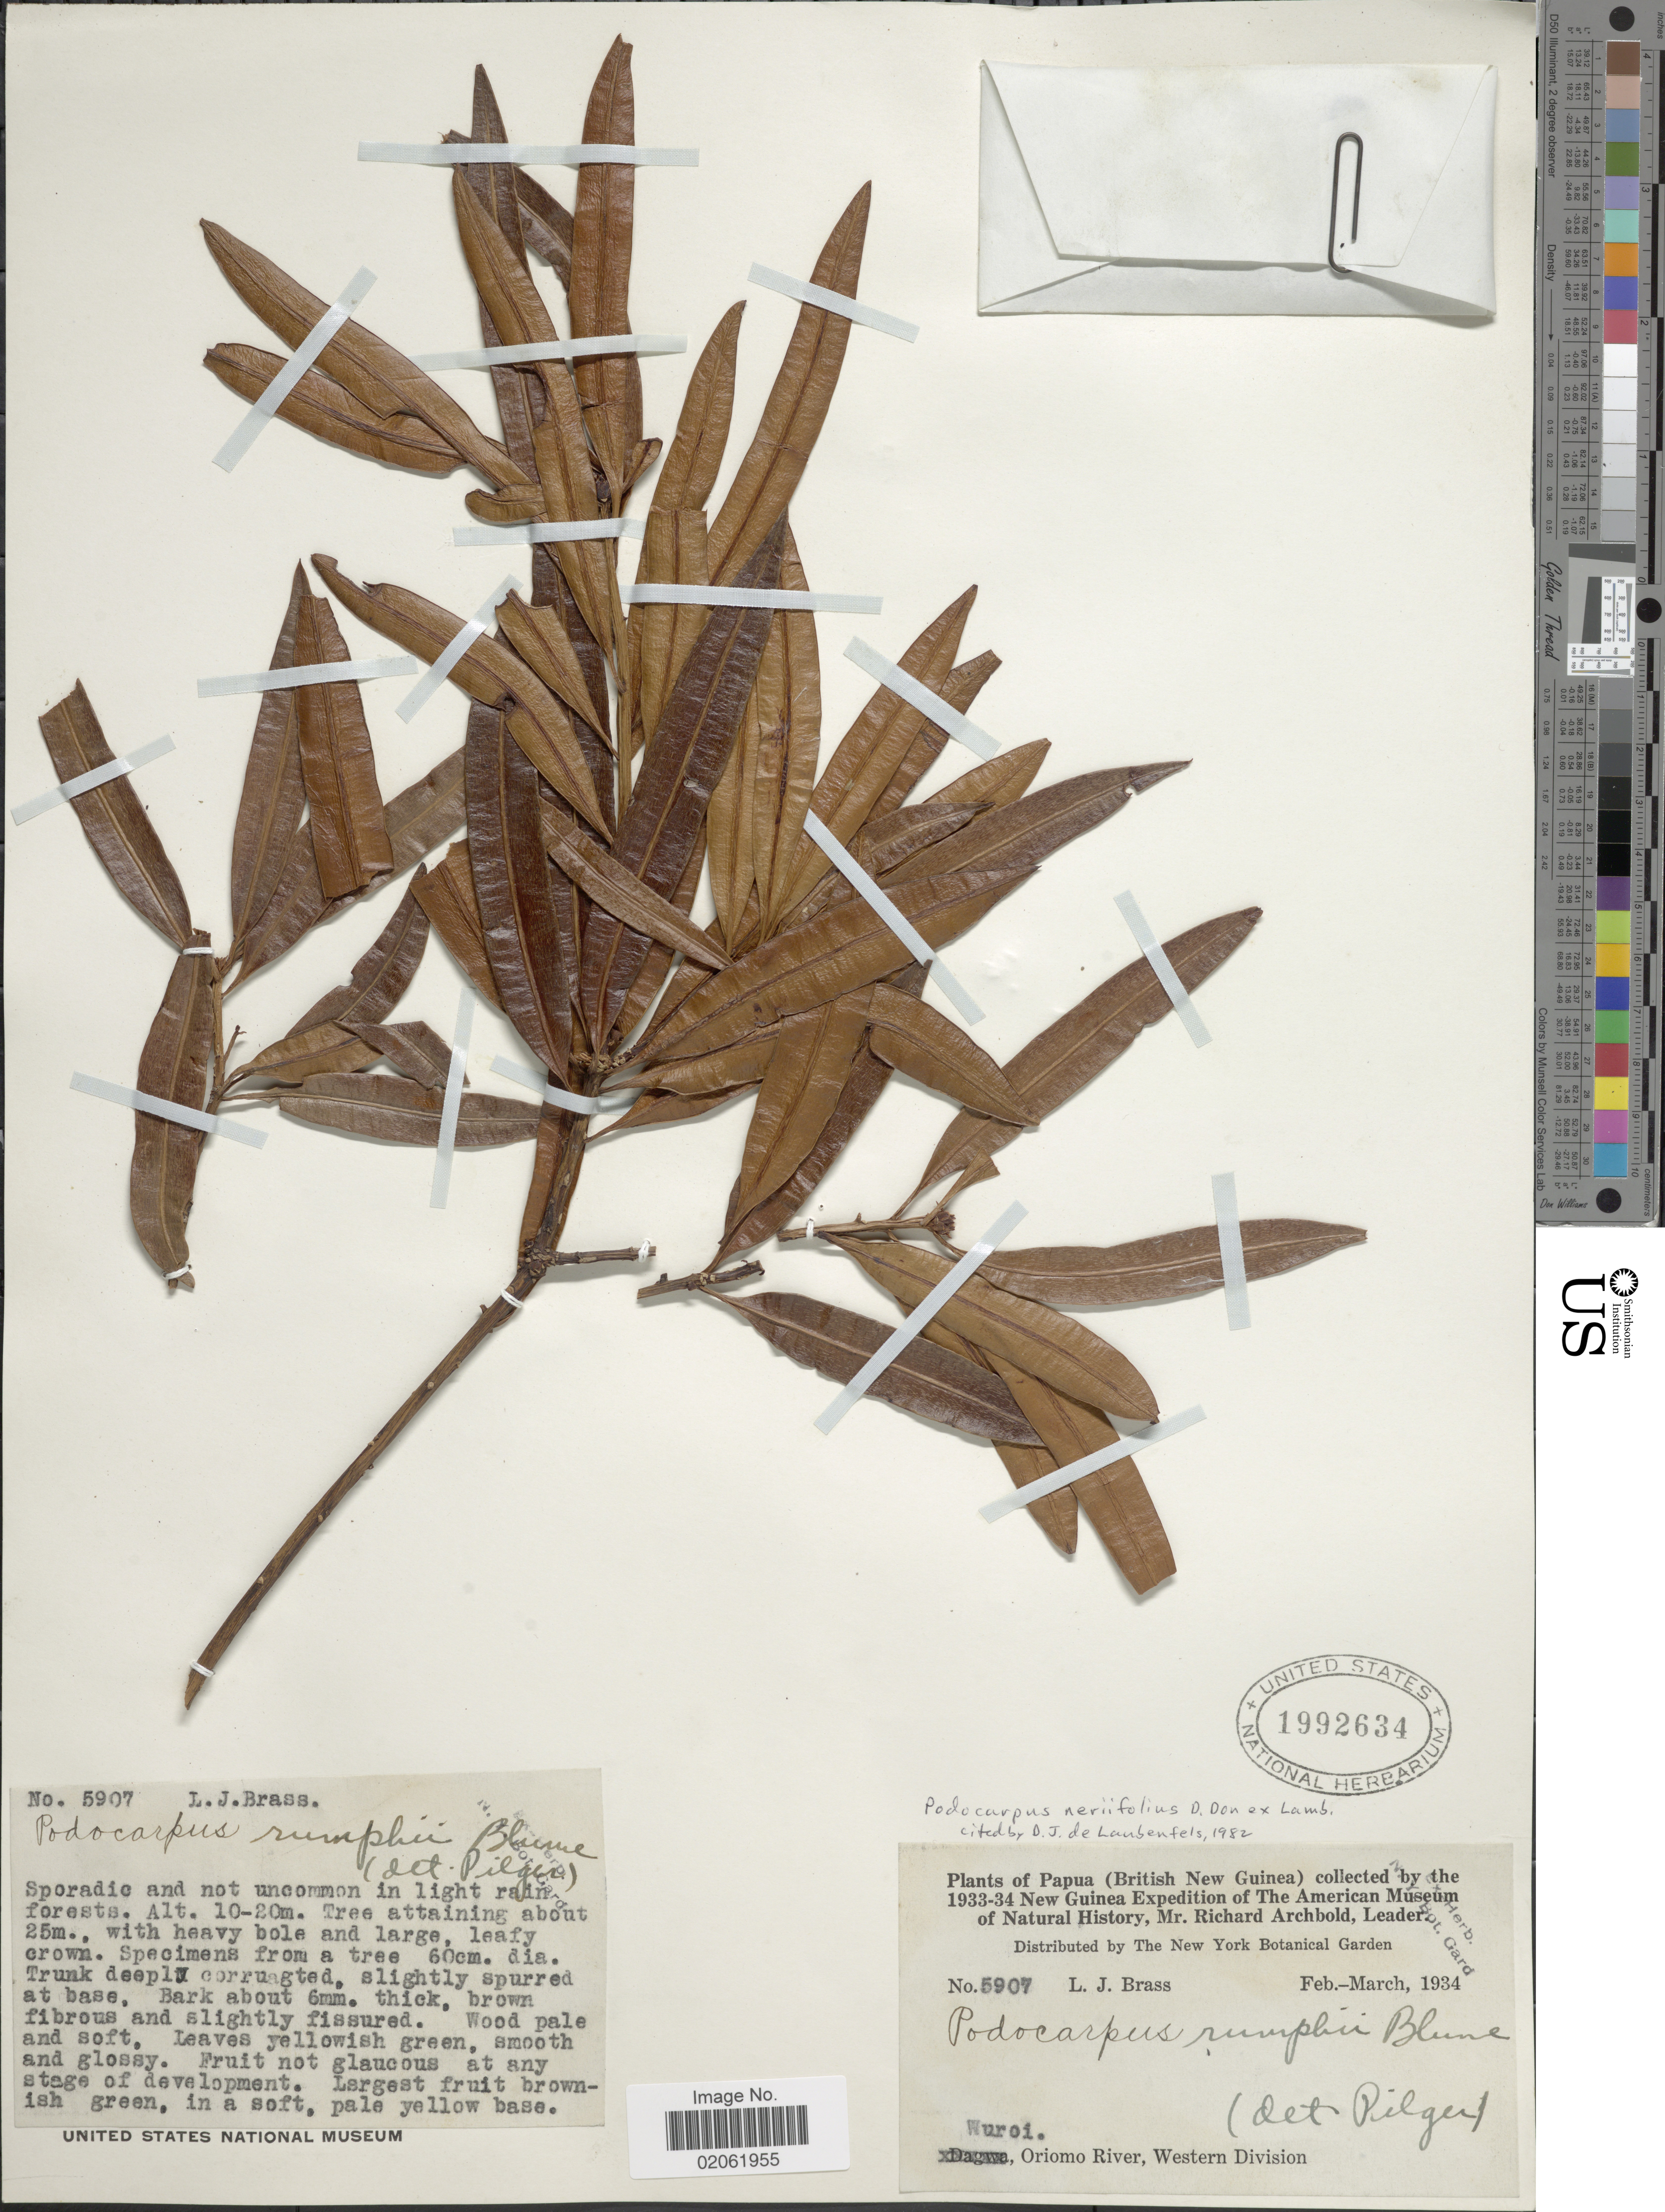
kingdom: Plantae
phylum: Tracheophyta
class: Pinopsida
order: Pinales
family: Podocarpaceae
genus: Podocarpus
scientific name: Podocarpus neriifolius var. neriifolius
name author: D. Don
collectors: L. J. Brass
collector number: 5907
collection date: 1934-02/1934-03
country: Papua New Guinea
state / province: Western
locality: British New Guinea. Wuroi, Oriomo River, Western Division.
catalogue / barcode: US 1992634